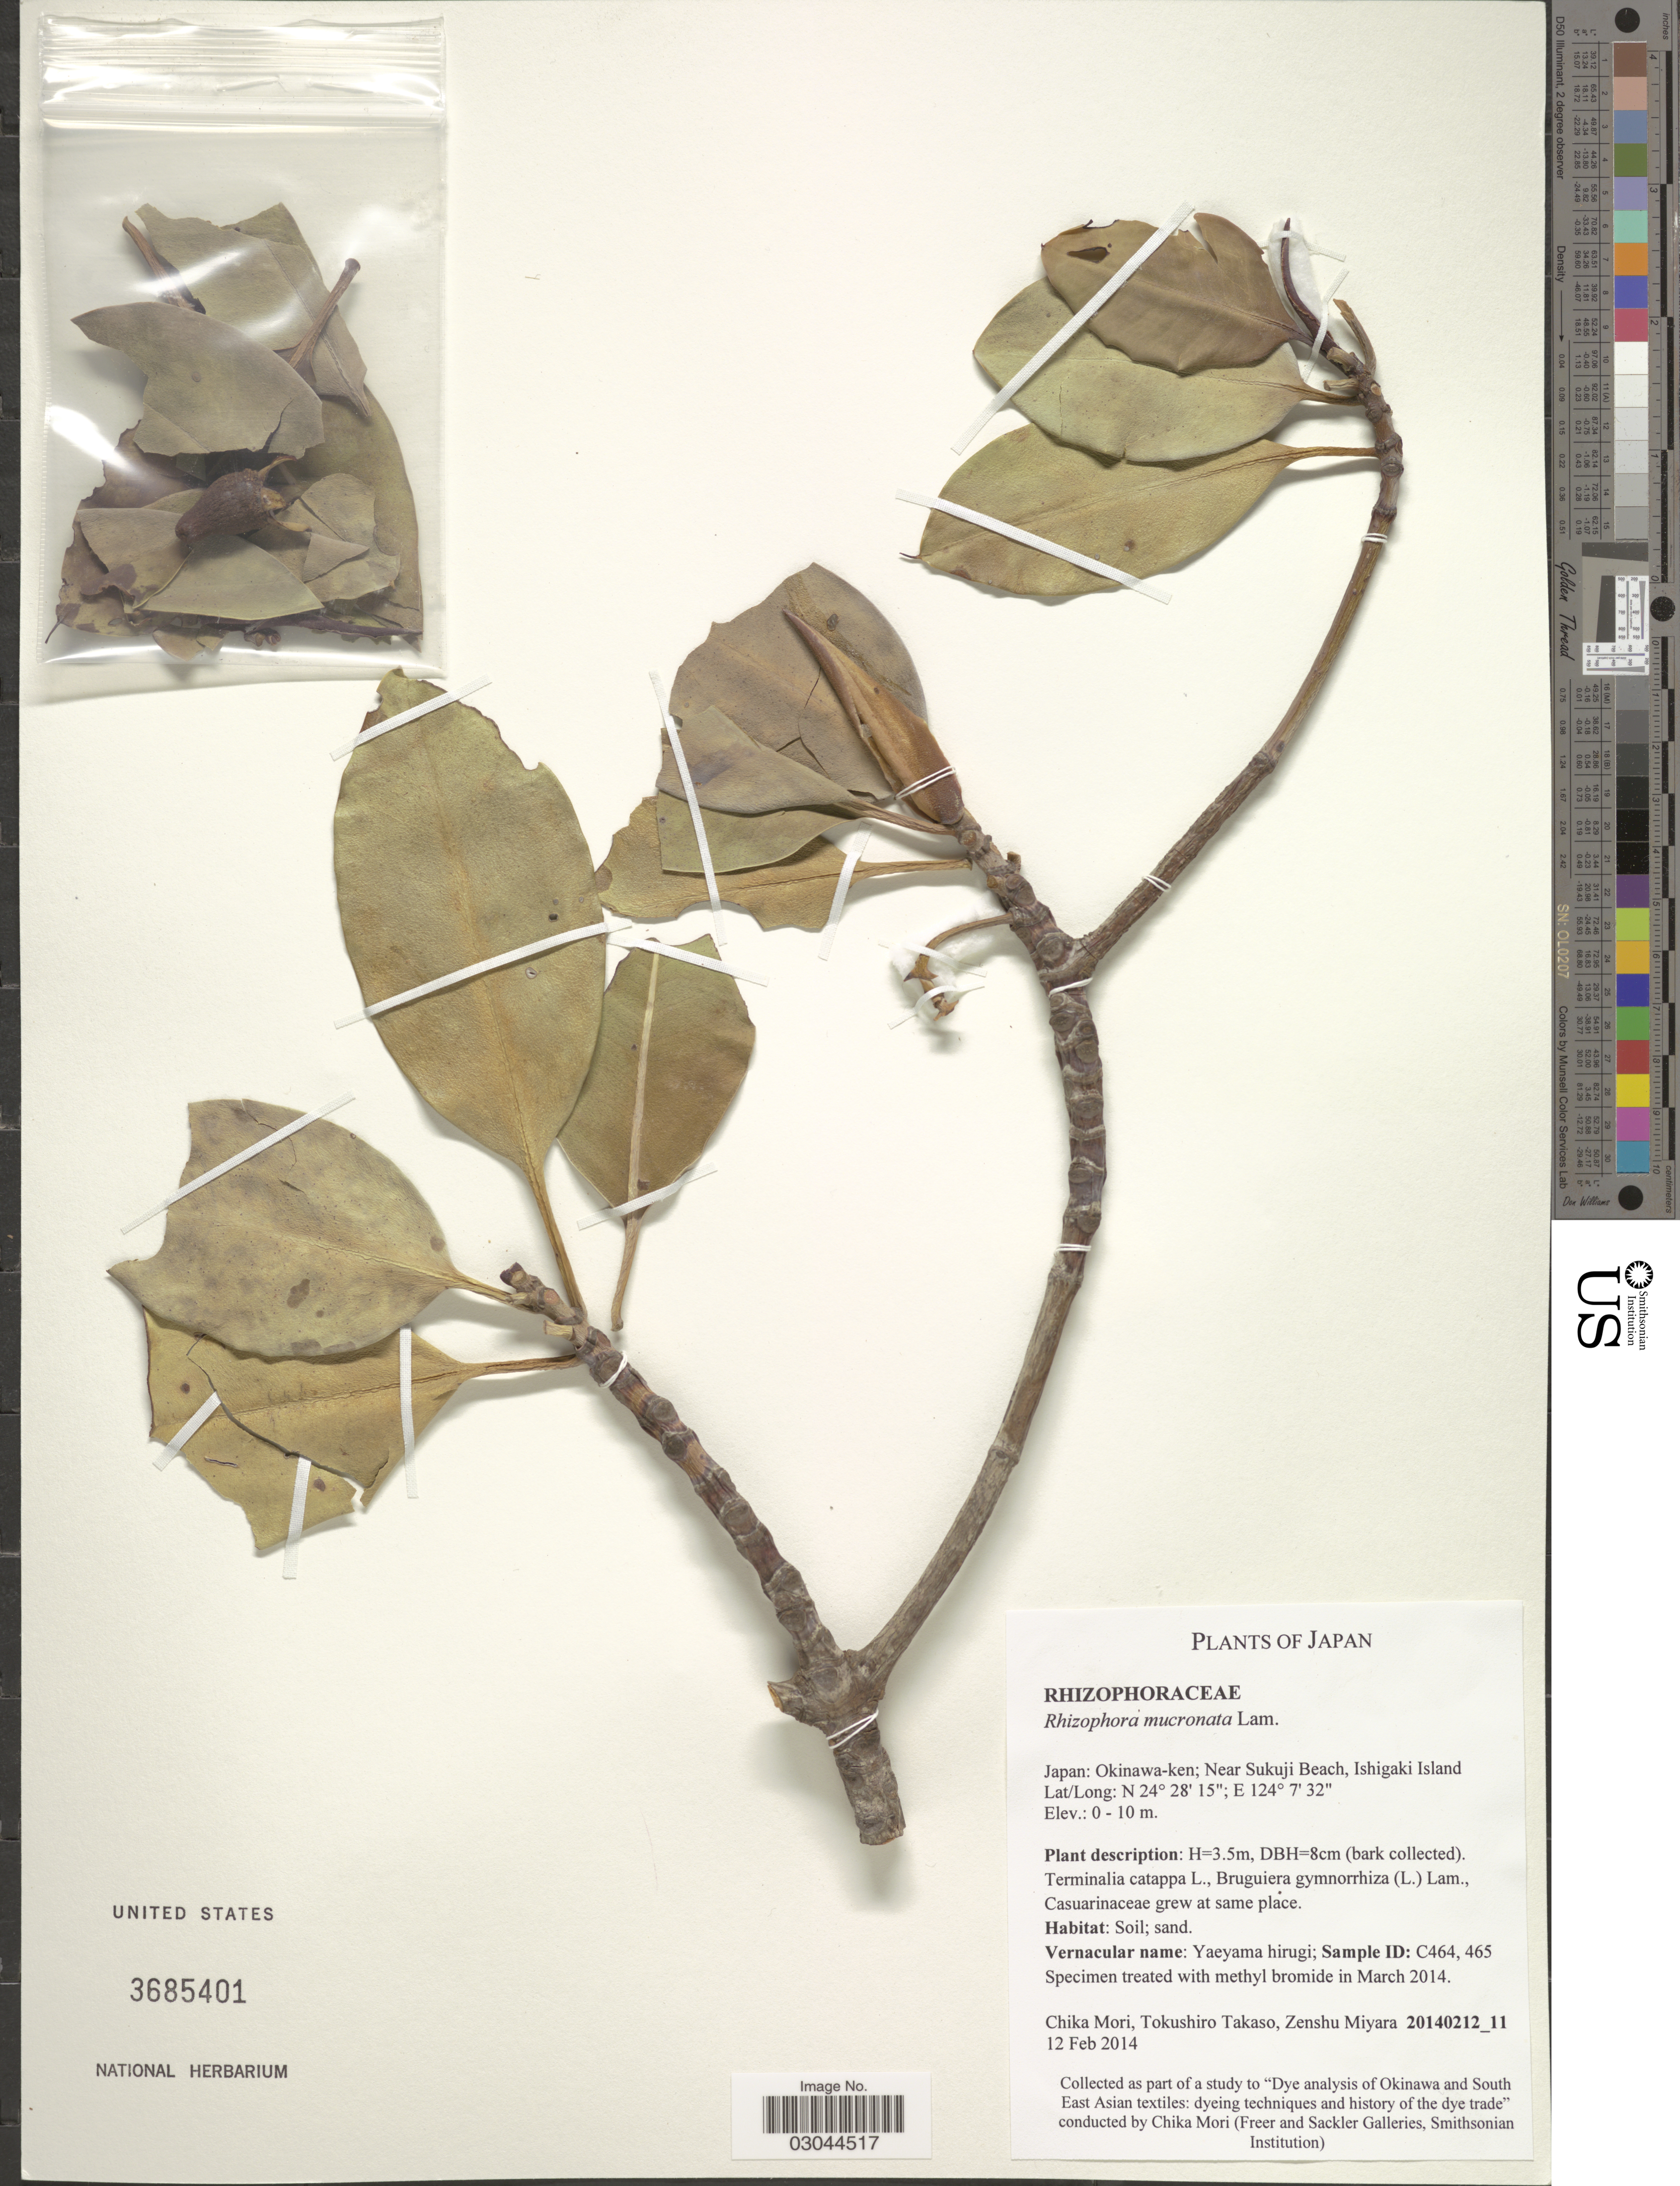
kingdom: Plantae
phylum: Tracheophyta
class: Magnoliopsida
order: Malpighiales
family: Rhizophoraceae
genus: Rhizophora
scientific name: Rhizophora mucronata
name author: Lam.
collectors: C. Mori, T. Takaso & Z. Miyara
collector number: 20140212_11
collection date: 2014-02-12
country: Japan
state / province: Okinawa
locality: Okinawa-ken; Near Sukuji Beach, Ishigaki Island.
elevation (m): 0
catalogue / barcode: US 3685401